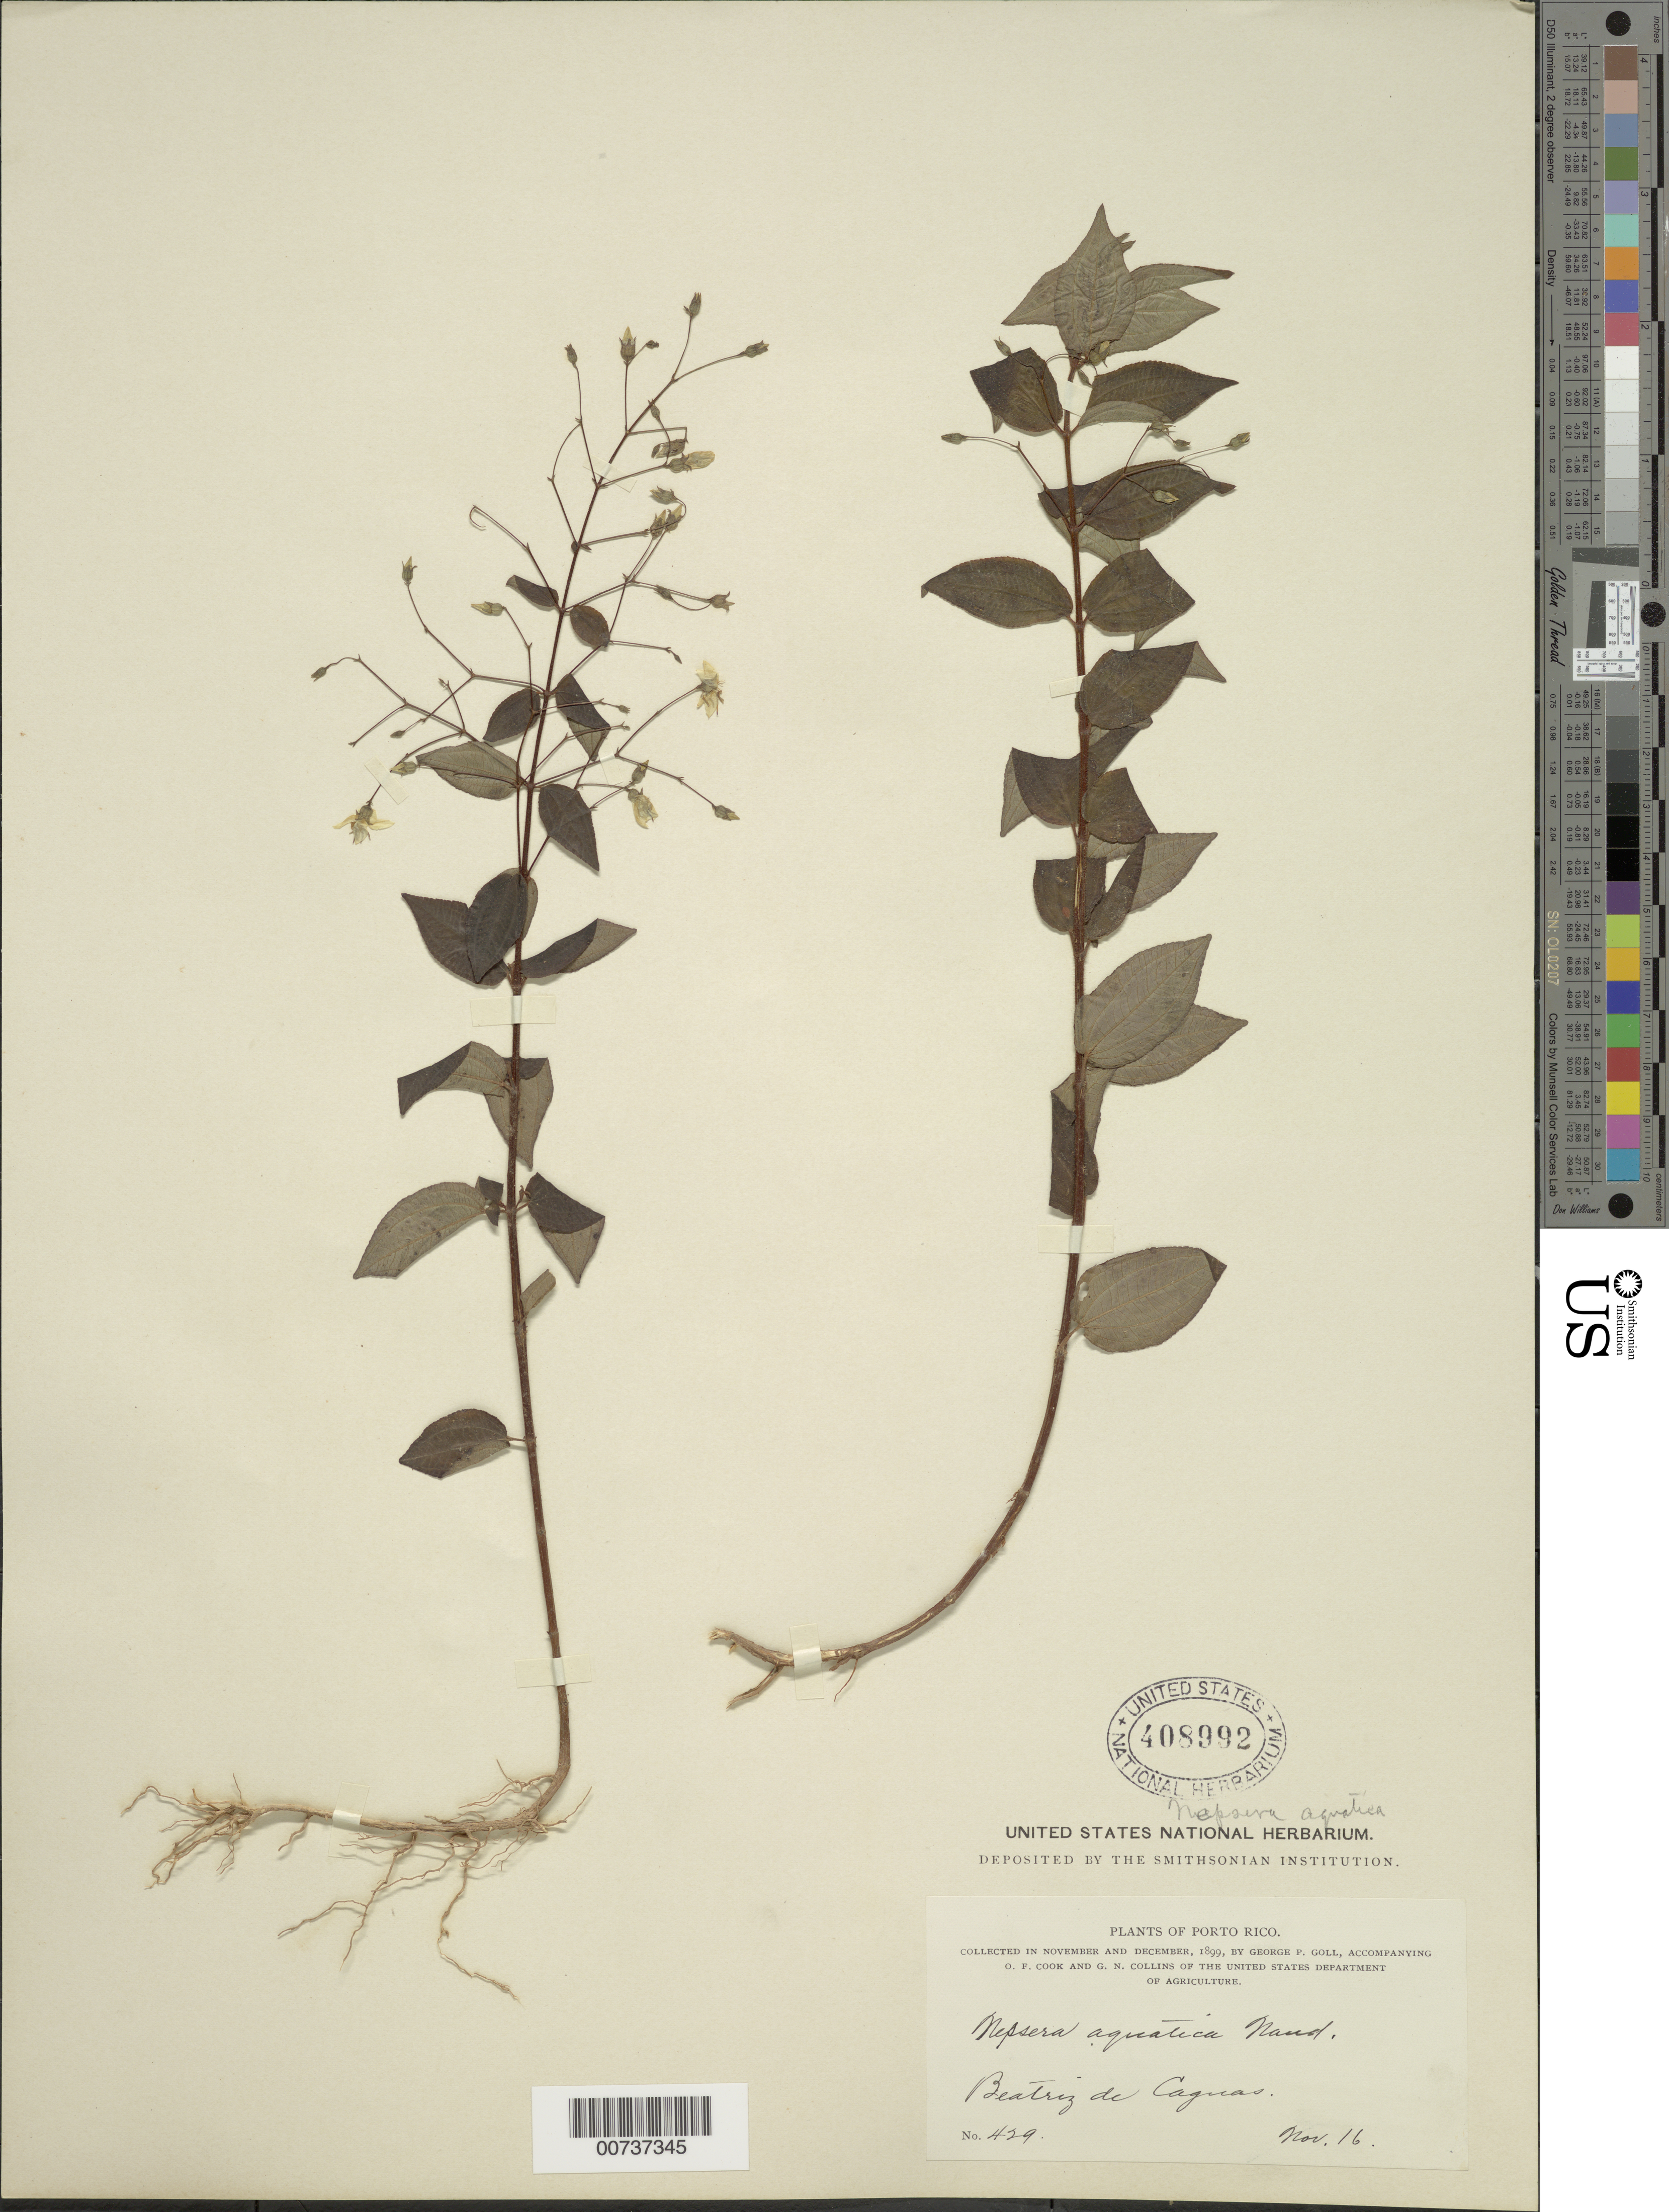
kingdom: Plantae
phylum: Tracheophyta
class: Magnoliopsida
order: Myrtales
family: Melastomataceae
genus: Nepsera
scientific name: Nepsera aquatica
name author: (Aubl.) Naudin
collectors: G. Goll, R. Cook & G. N. Collins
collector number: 429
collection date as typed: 16 Nov 1899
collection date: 1899-11-16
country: Puerto Rico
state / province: Caguas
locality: Beatriz de Caguas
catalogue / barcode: US 408992